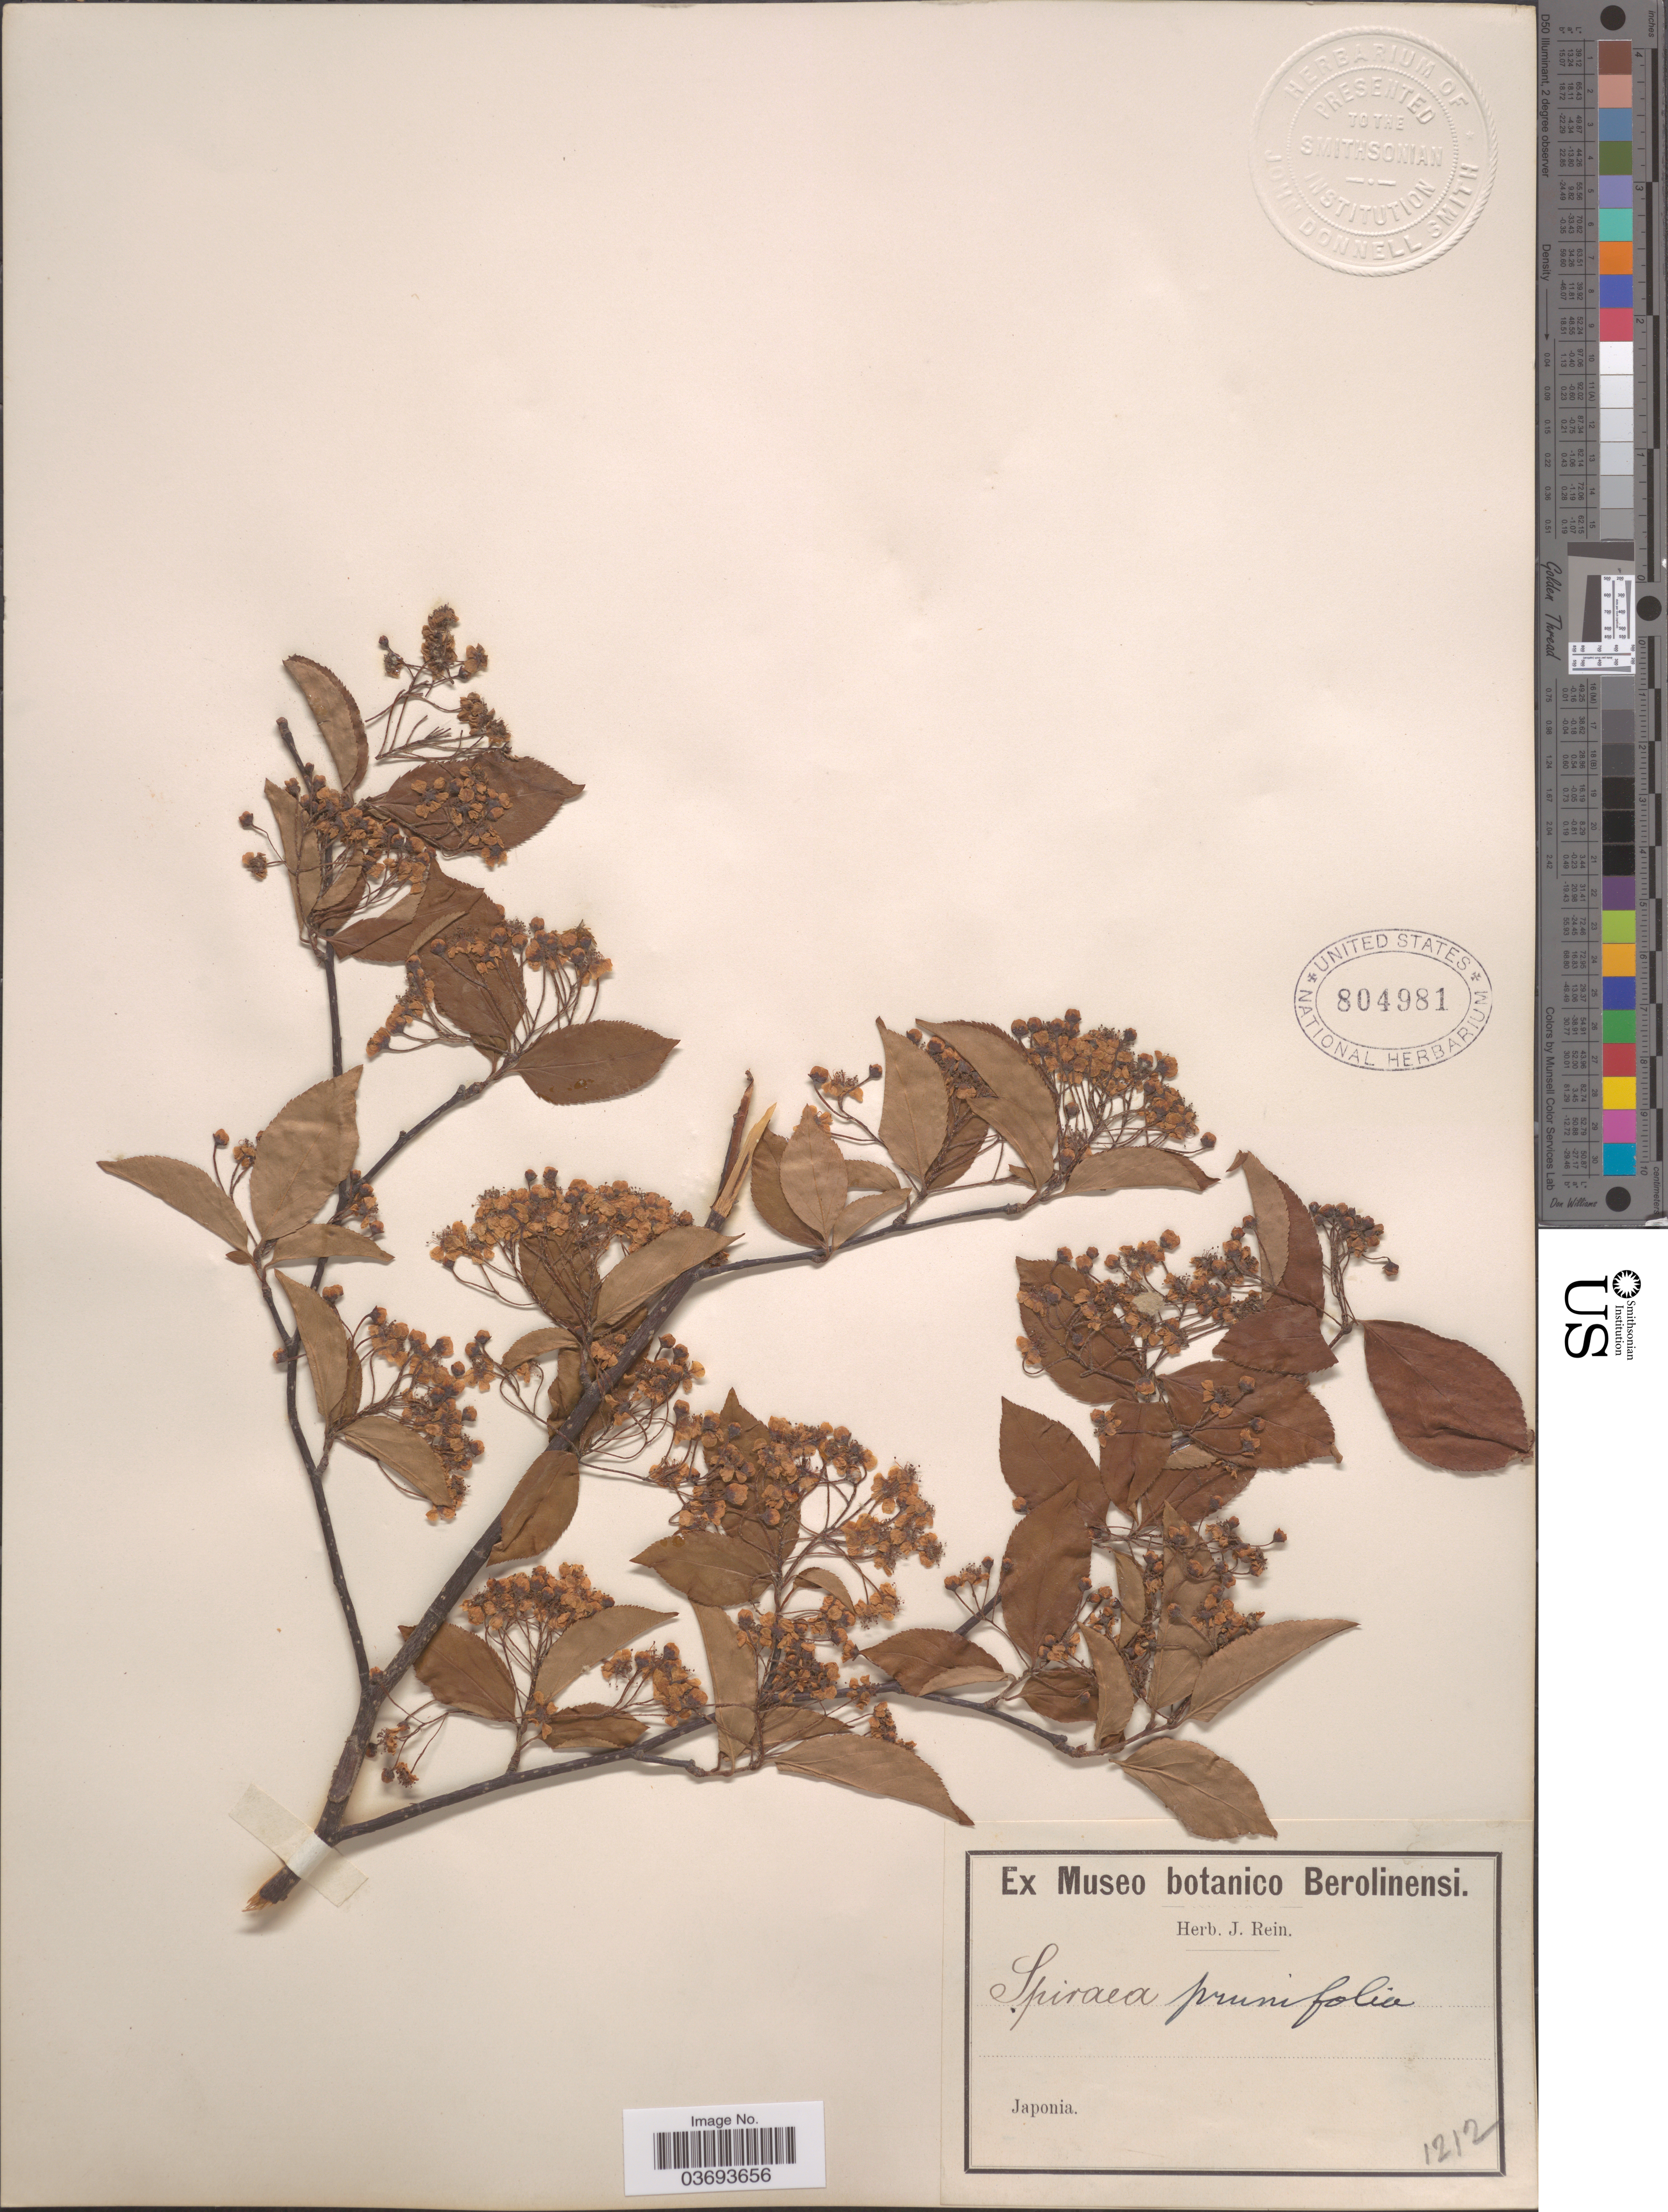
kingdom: Plantae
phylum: Tracheophyta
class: Magnoliopsida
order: Rosales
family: Rosaceae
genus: Spiraea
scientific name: Spiraea prunifolia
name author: Siebold & Zucc.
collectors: ex herb. J. Rein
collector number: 1212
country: Japan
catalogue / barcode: US 804981